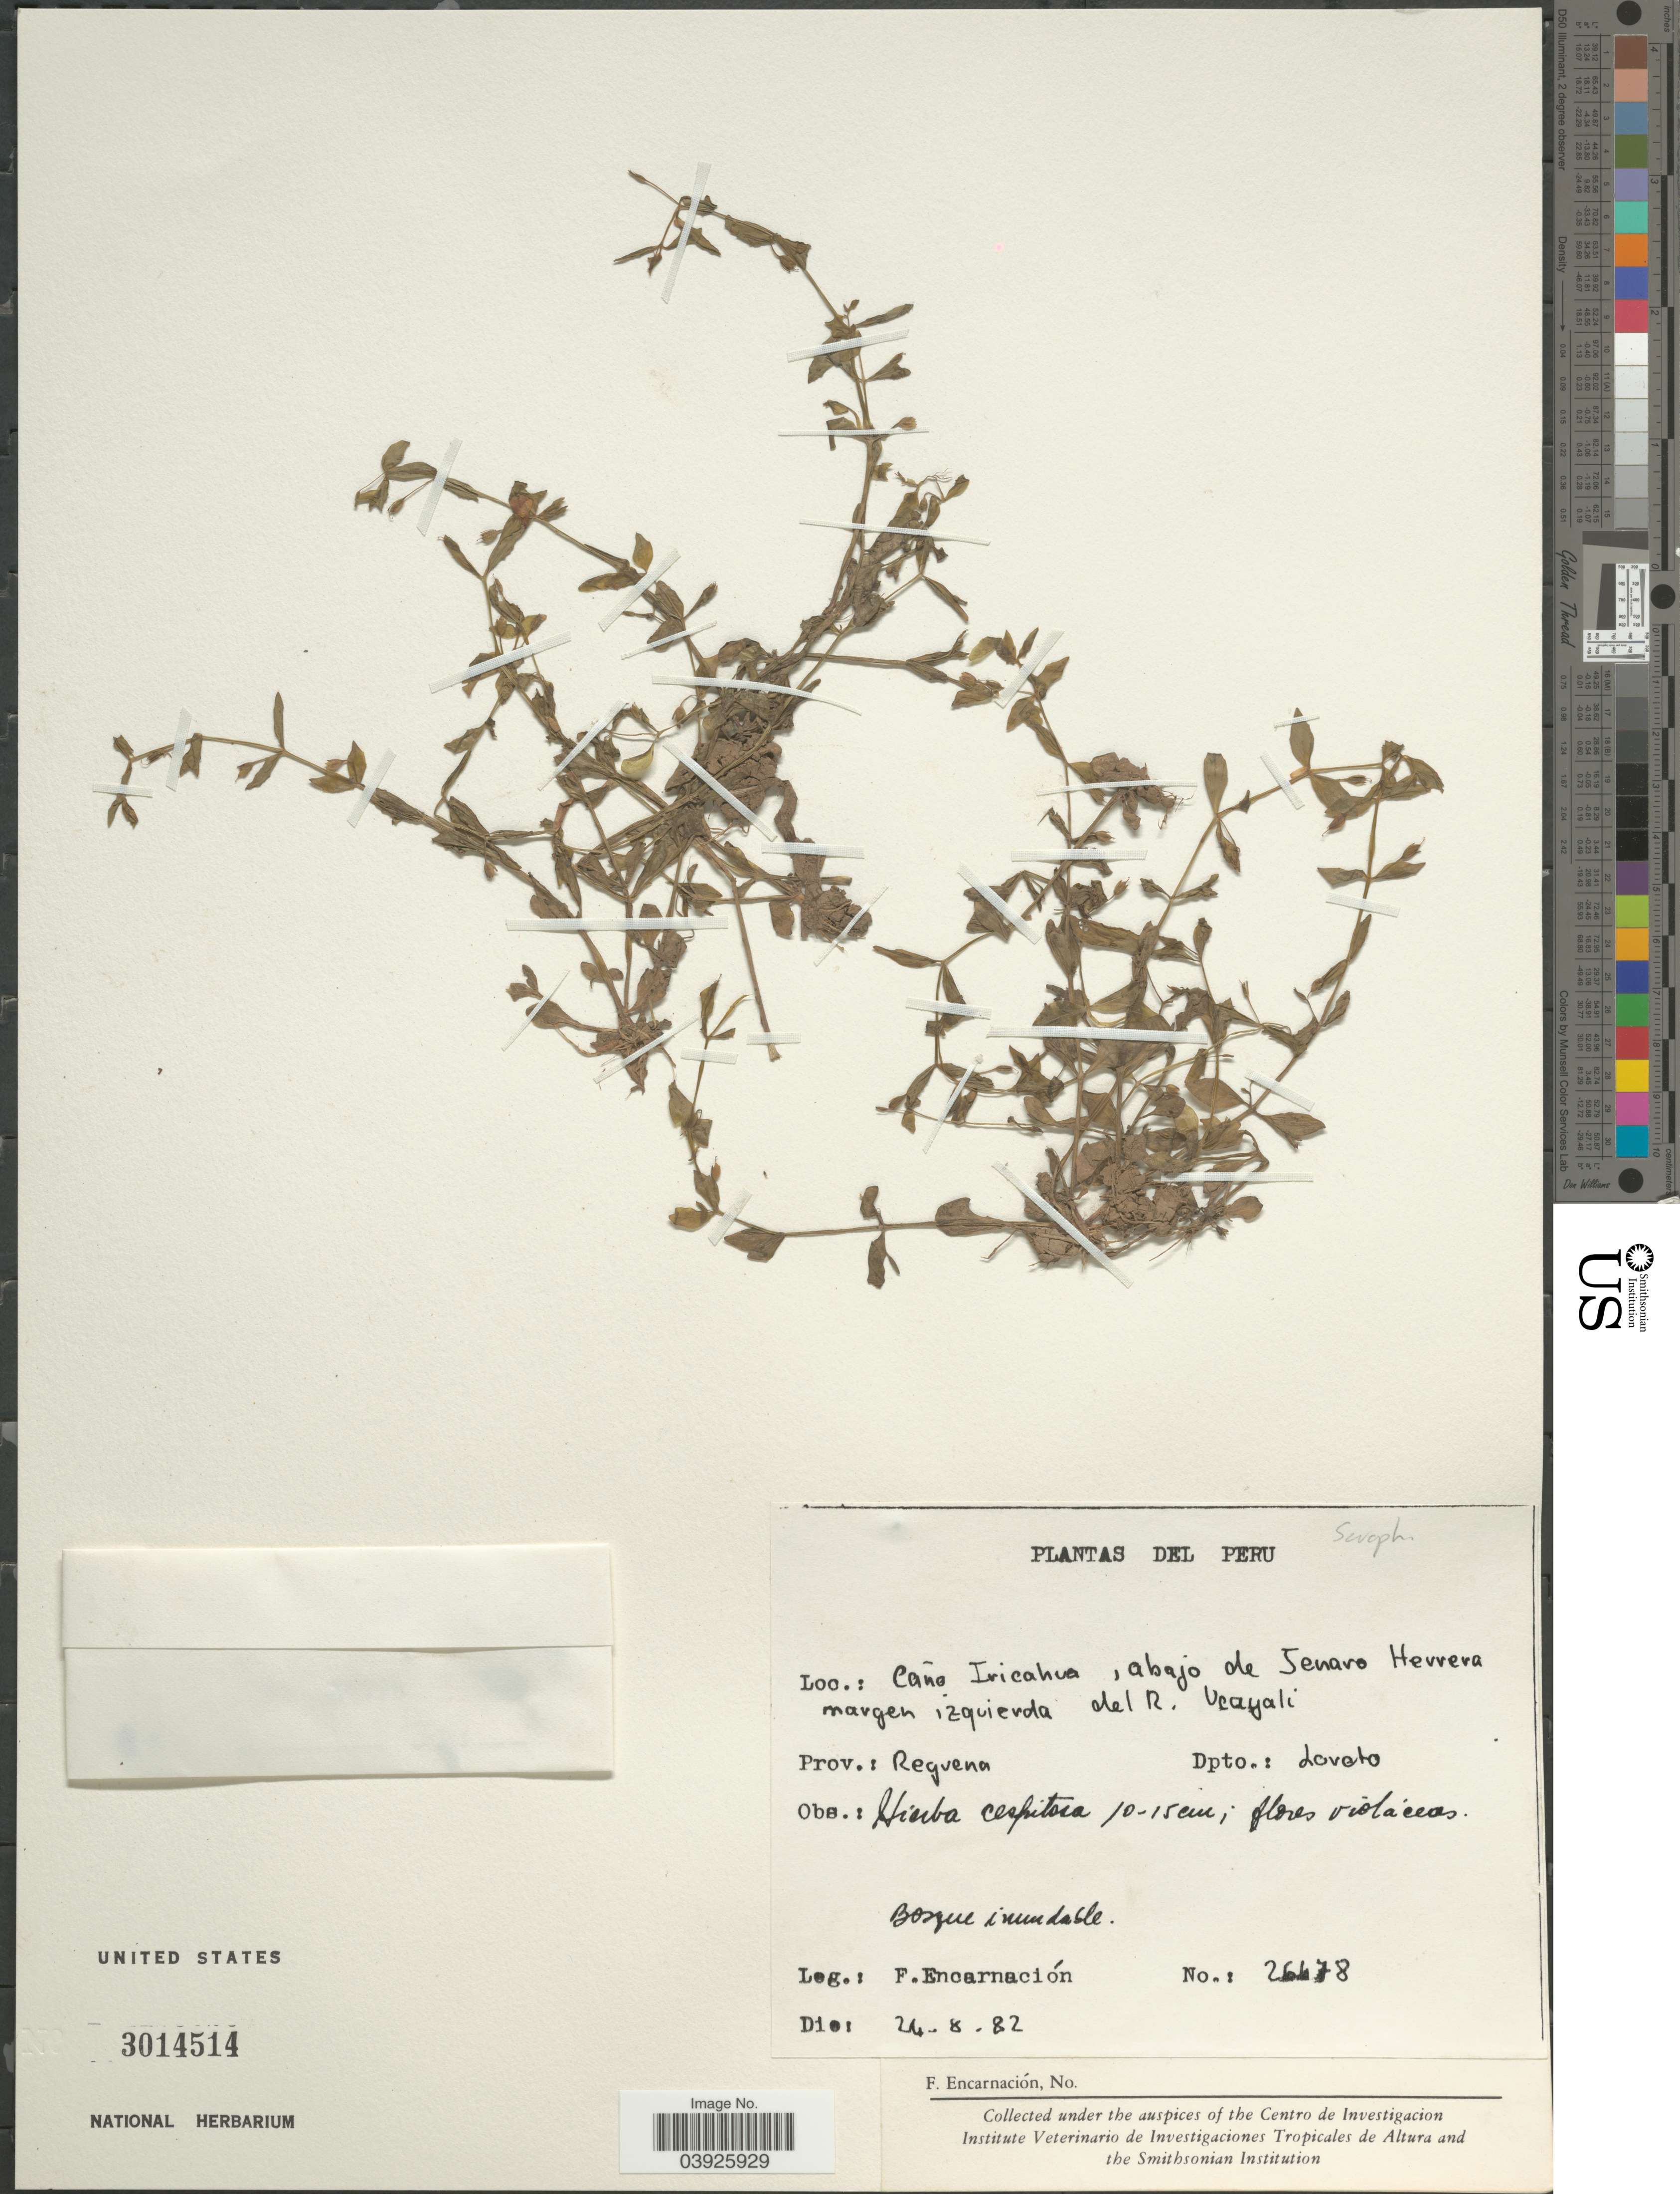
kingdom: Plantae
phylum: Tracheophyta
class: Magnoliopsida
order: Lamiales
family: Scrophulariaceae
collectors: F. Encarnación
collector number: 26678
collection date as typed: Transcribed d/m/y: 24/8/82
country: Peru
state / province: Loreto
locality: Caño Iricahua, abajo de Jenaro Herrera margen izquierda del R. Ucayali. Prov.: Reguena. Dpto.: Loreto.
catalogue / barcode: US 3014514